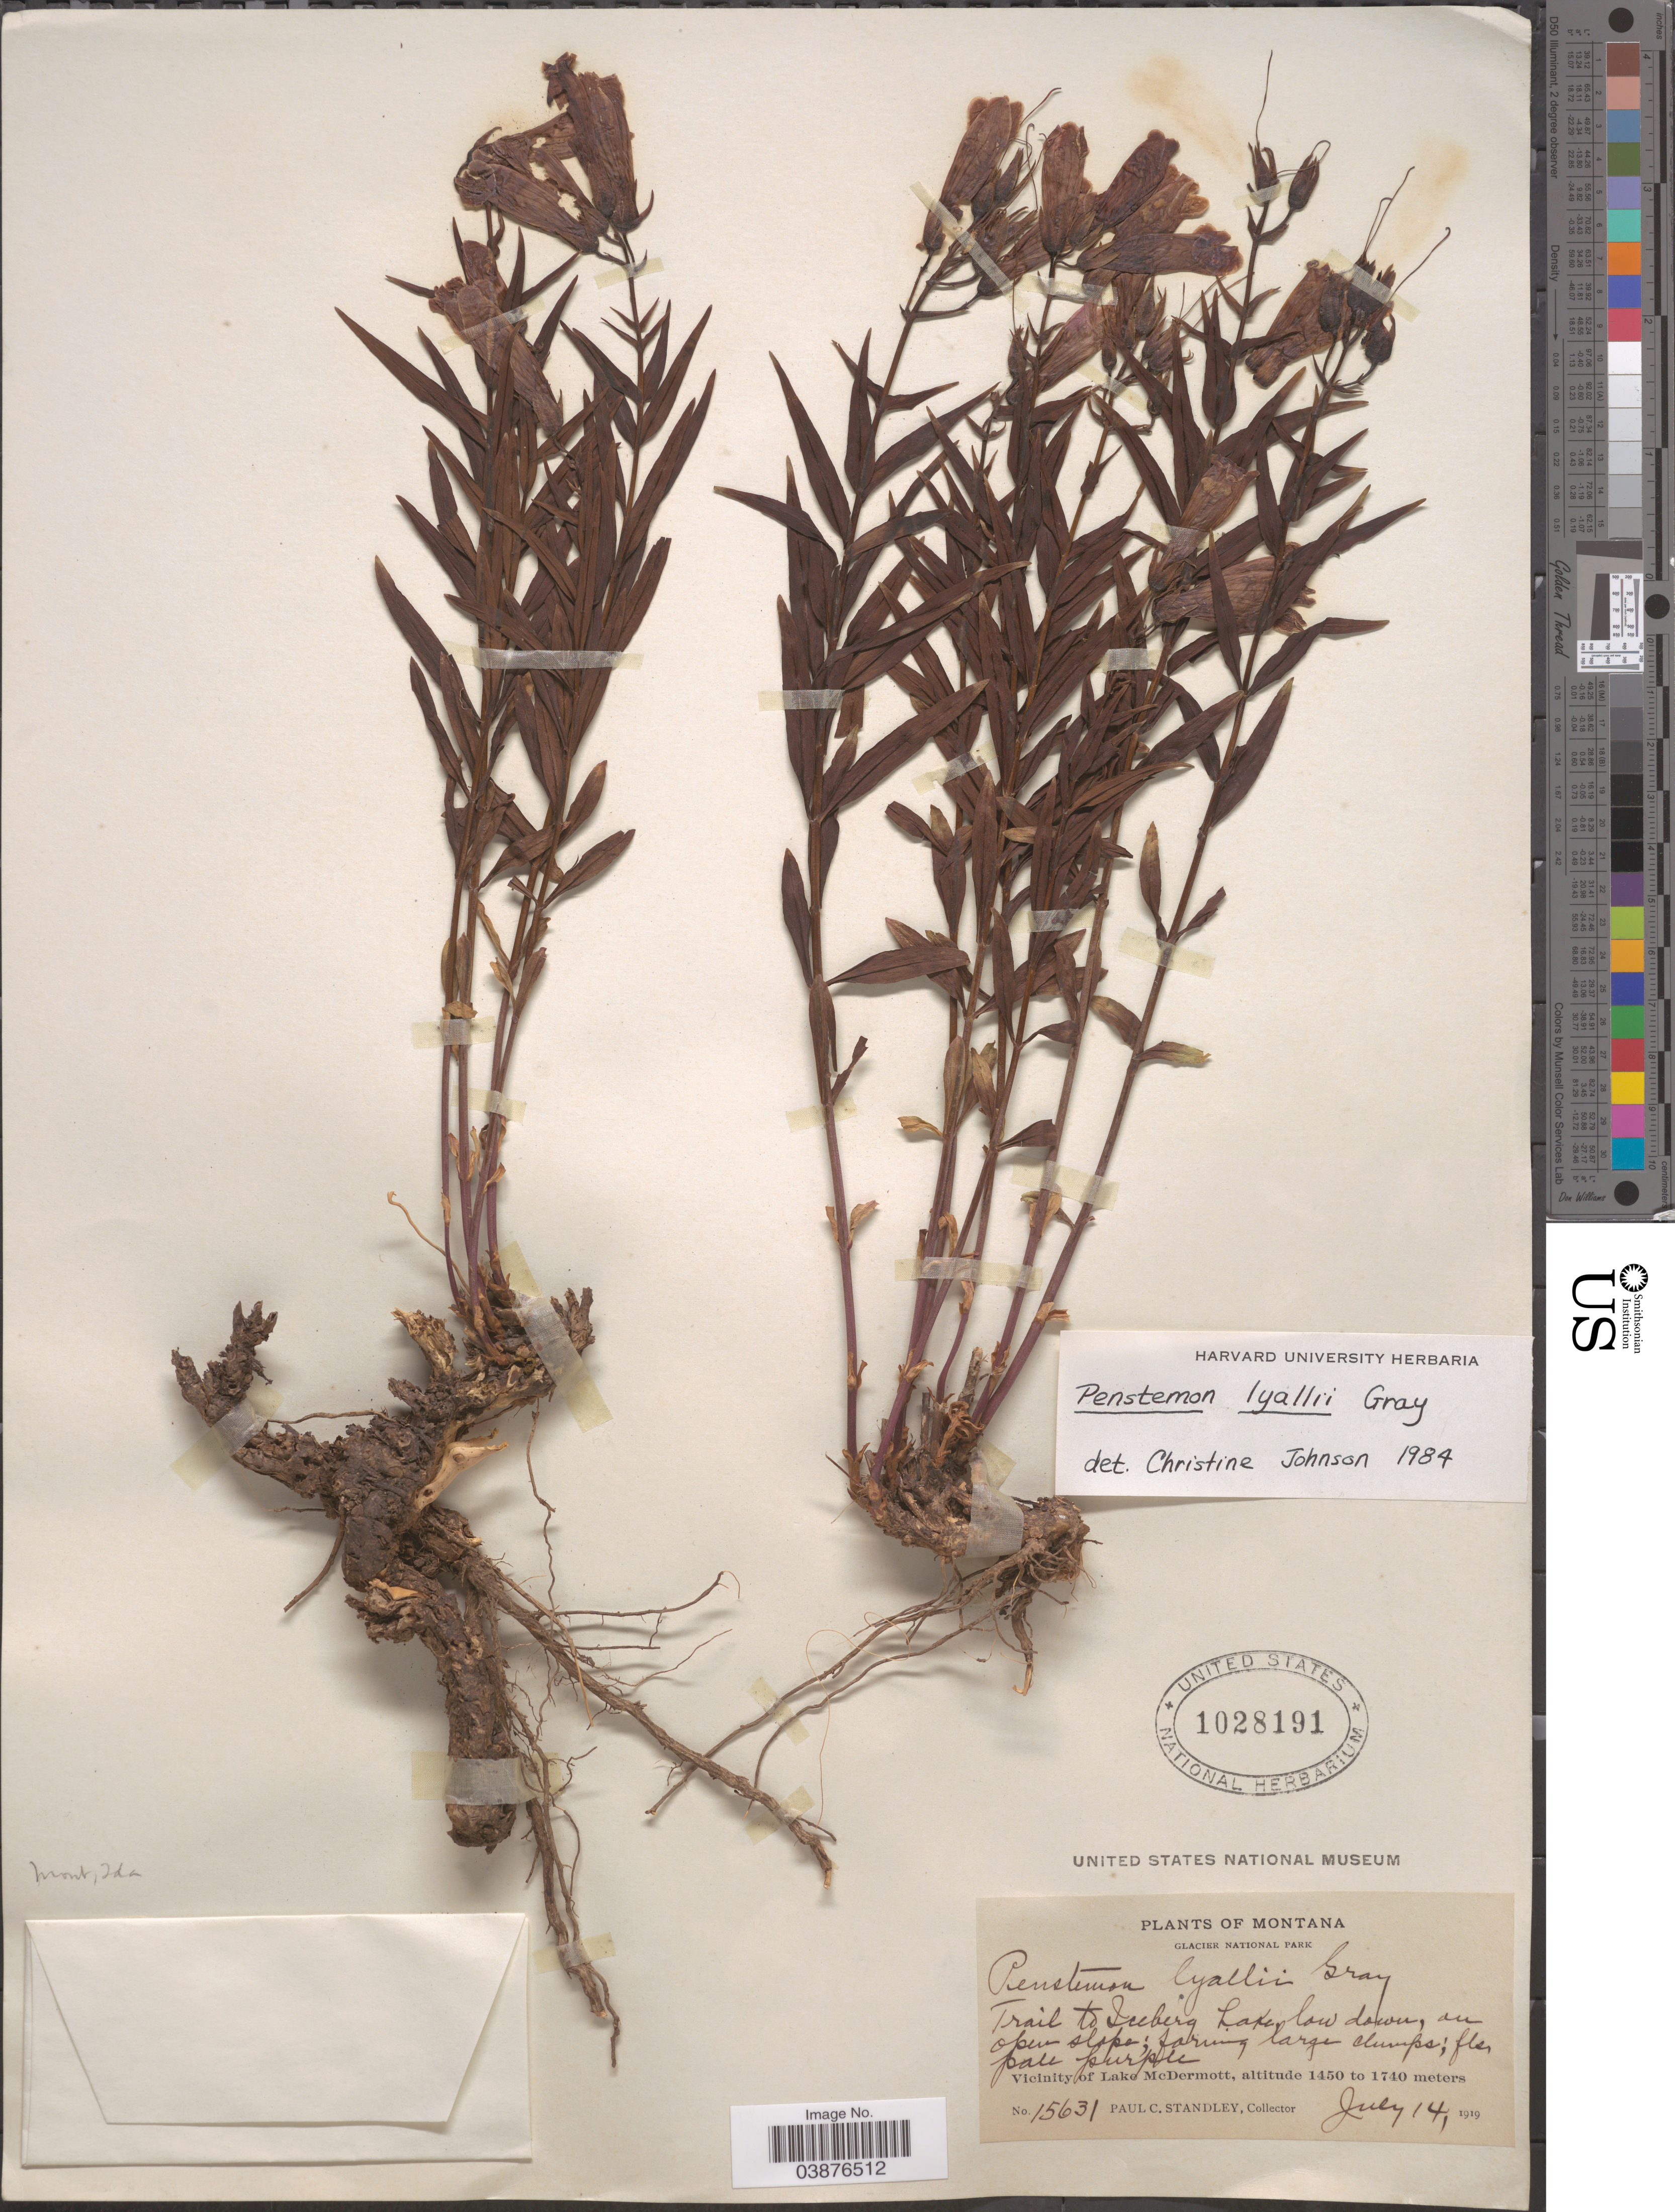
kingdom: Plantae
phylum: Tracheophyta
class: Magnoliopsida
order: Lamiales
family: Plantaginaceae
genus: Penstemon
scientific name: Penstemon lyallii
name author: (A. Gray) A. Gray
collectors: P. C. Standley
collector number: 15631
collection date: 1919-07-14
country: United States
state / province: Montana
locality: Galcier National Park. Vicinity of Lake McDermott.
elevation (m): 1450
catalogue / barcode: US 1028191